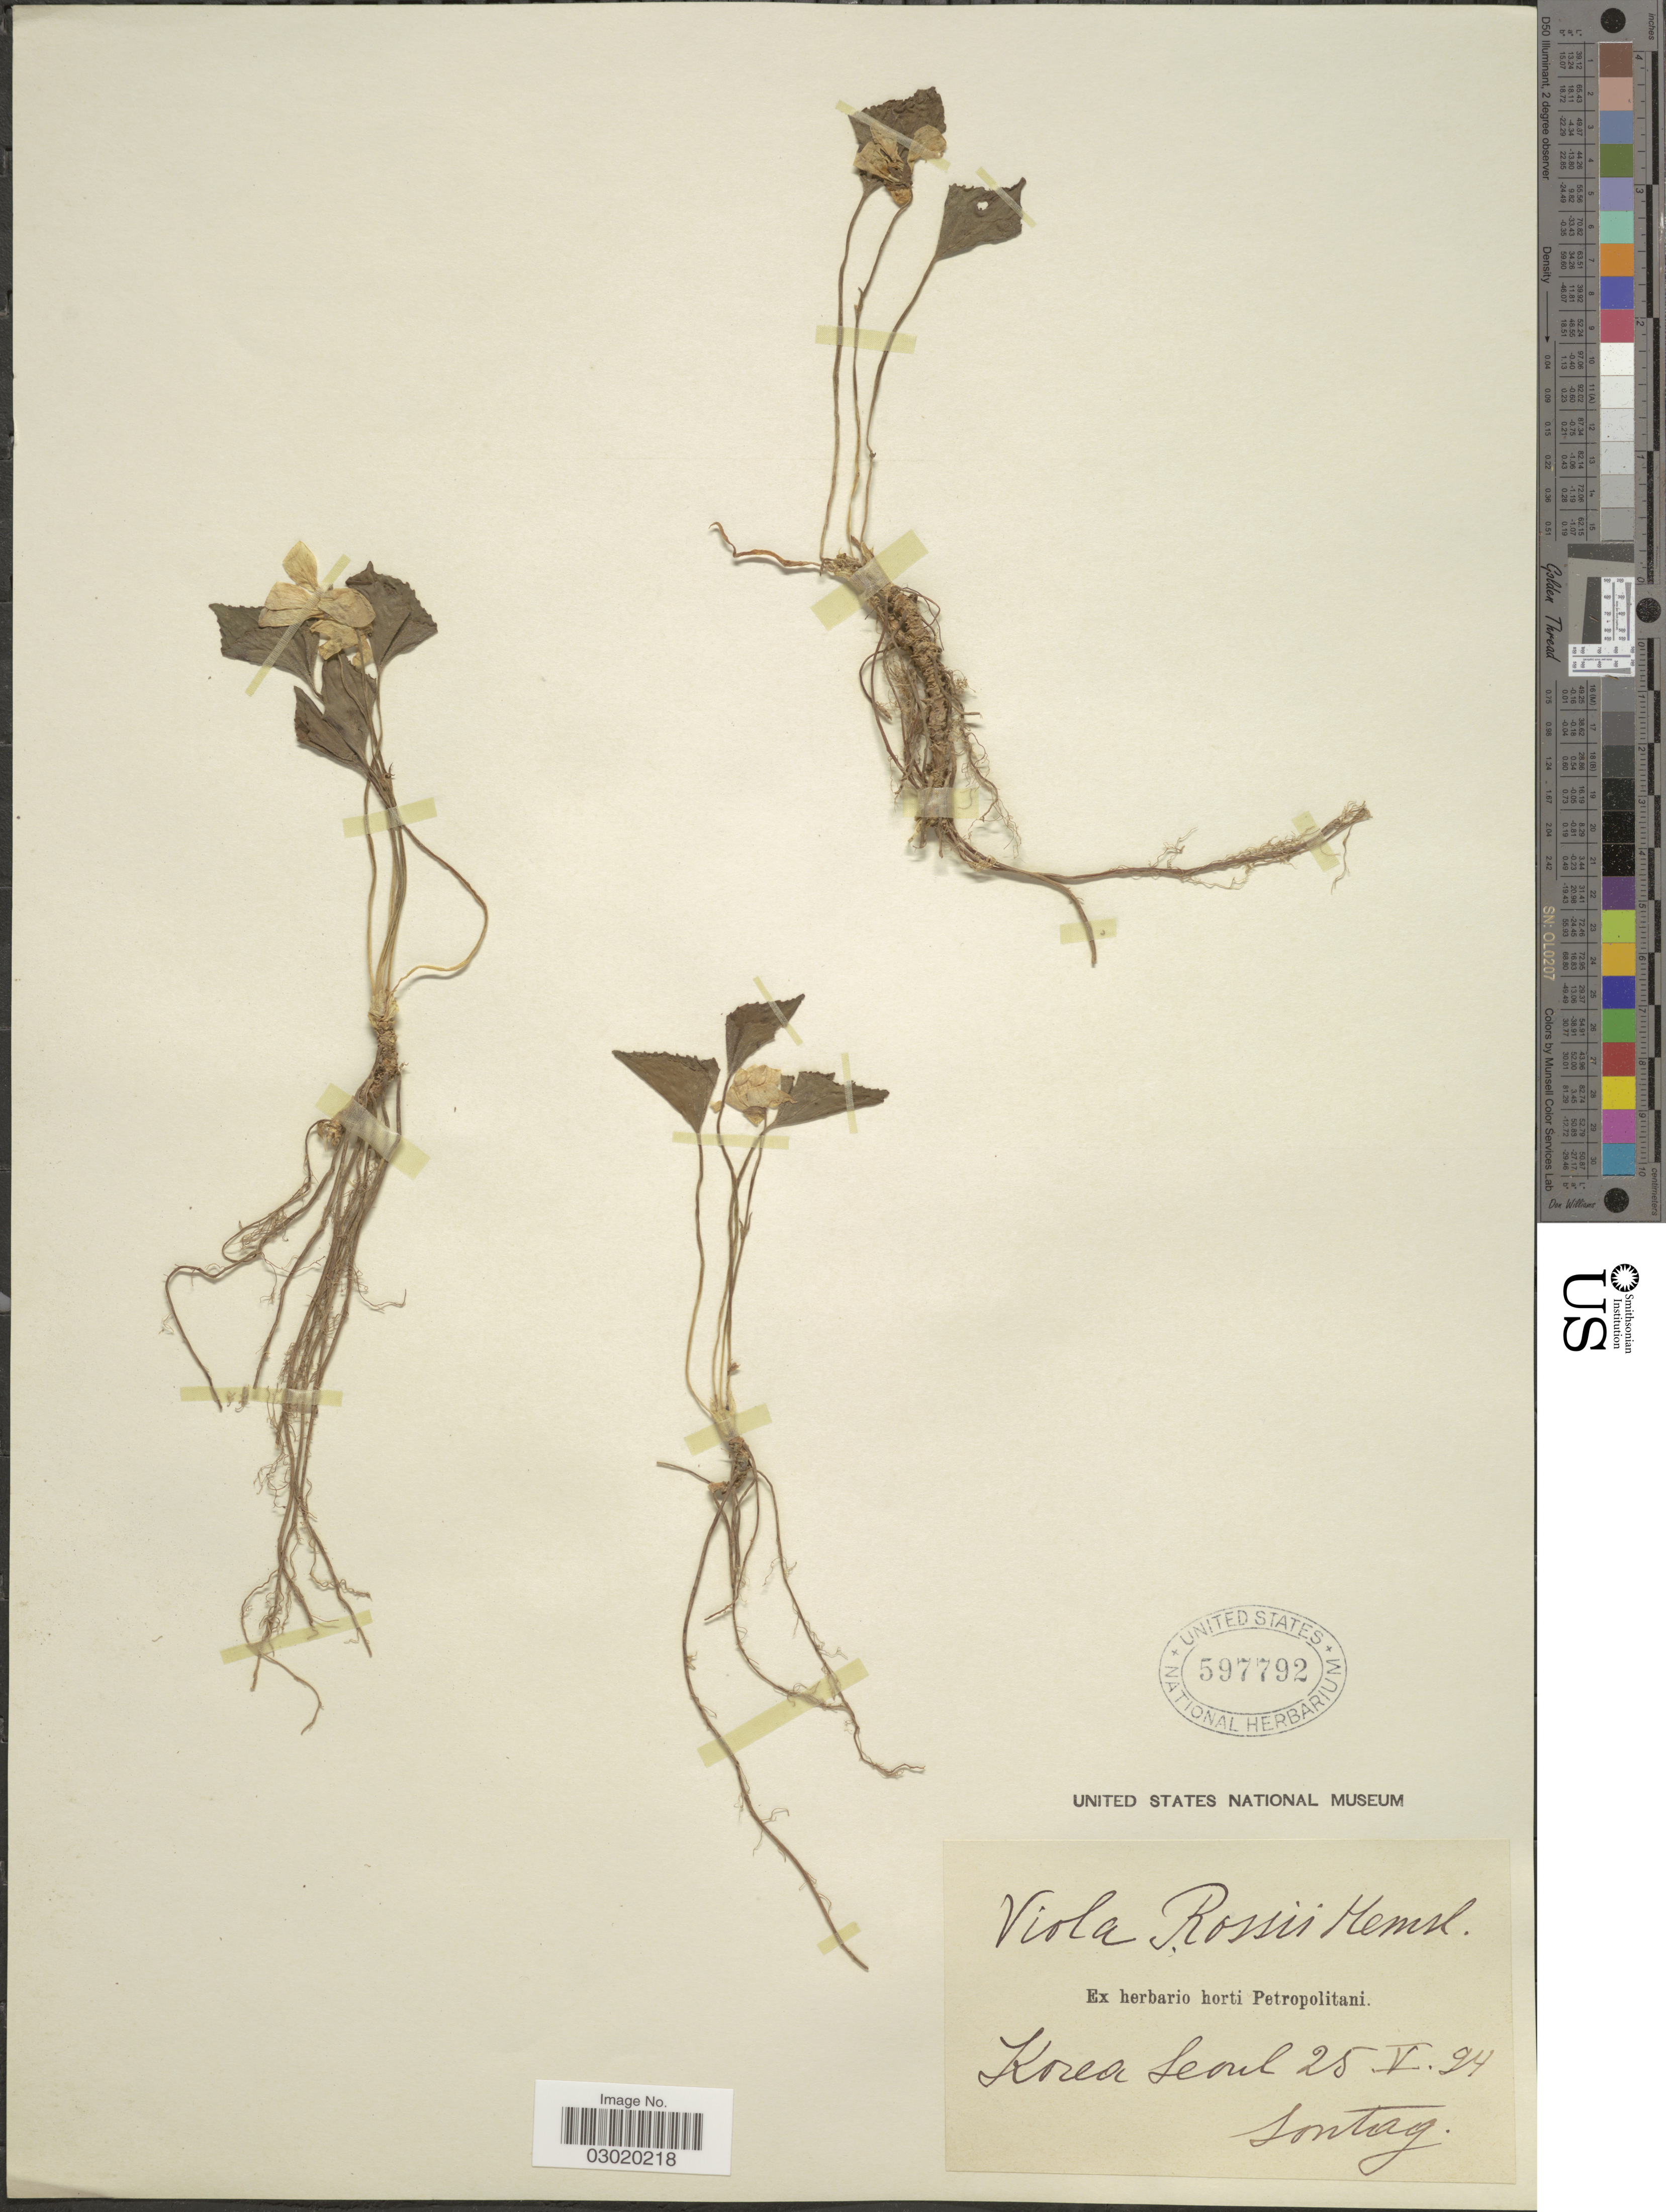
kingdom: Plantae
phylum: Tracheophyta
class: Magnoliopsida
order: Malpighiales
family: Violaceae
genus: Viola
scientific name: Viola rossii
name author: Hemsl.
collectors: -. Sontag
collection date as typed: Transcribed d/m/y: 25/5/94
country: South Korea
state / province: Seoul Special City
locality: Korea Seoul.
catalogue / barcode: US 597792